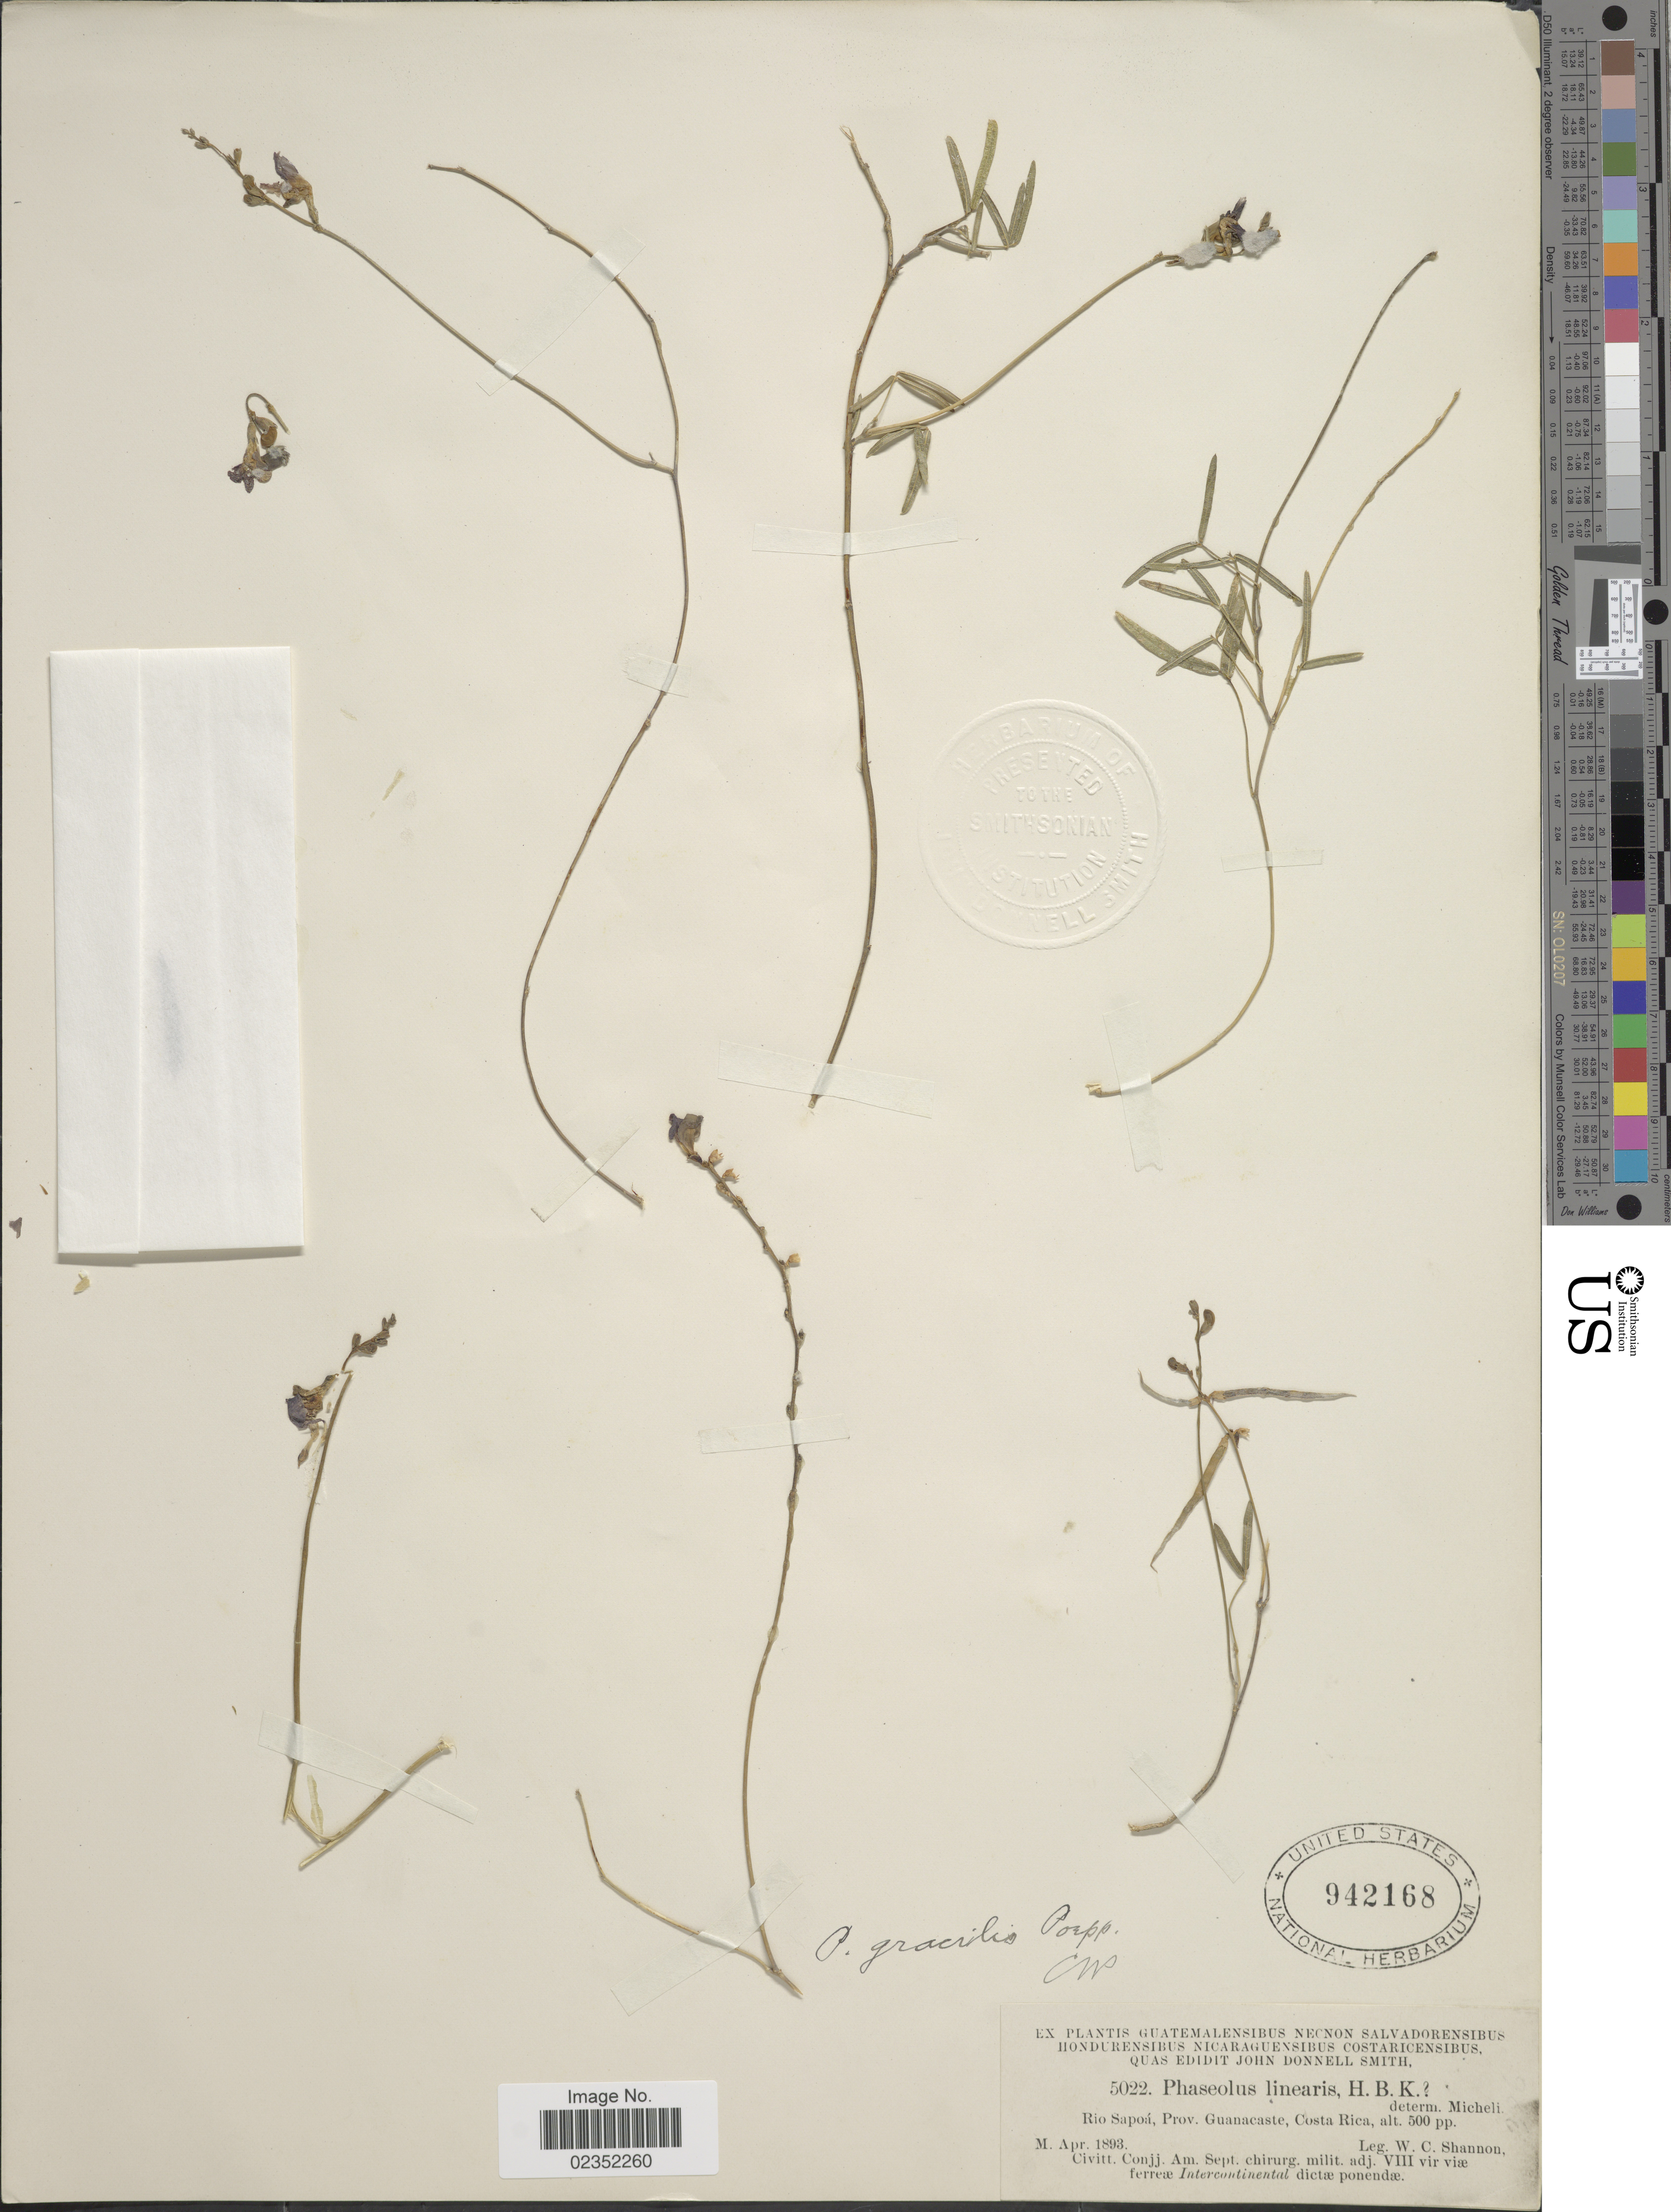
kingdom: Plantae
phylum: Tracheophyta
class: Magnoliopsida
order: Fabales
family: Fabaceae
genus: Macroptilium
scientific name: Macroptilium gracile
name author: (Poepp. ex Benth.) Urb.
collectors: W. C. Shannon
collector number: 5022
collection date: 1893-04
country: Costa Rica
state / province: Guanacaste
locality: Rio Sapoá, Prov. Guanacaste, Costa Rica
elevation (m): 152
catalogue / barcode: US 942168